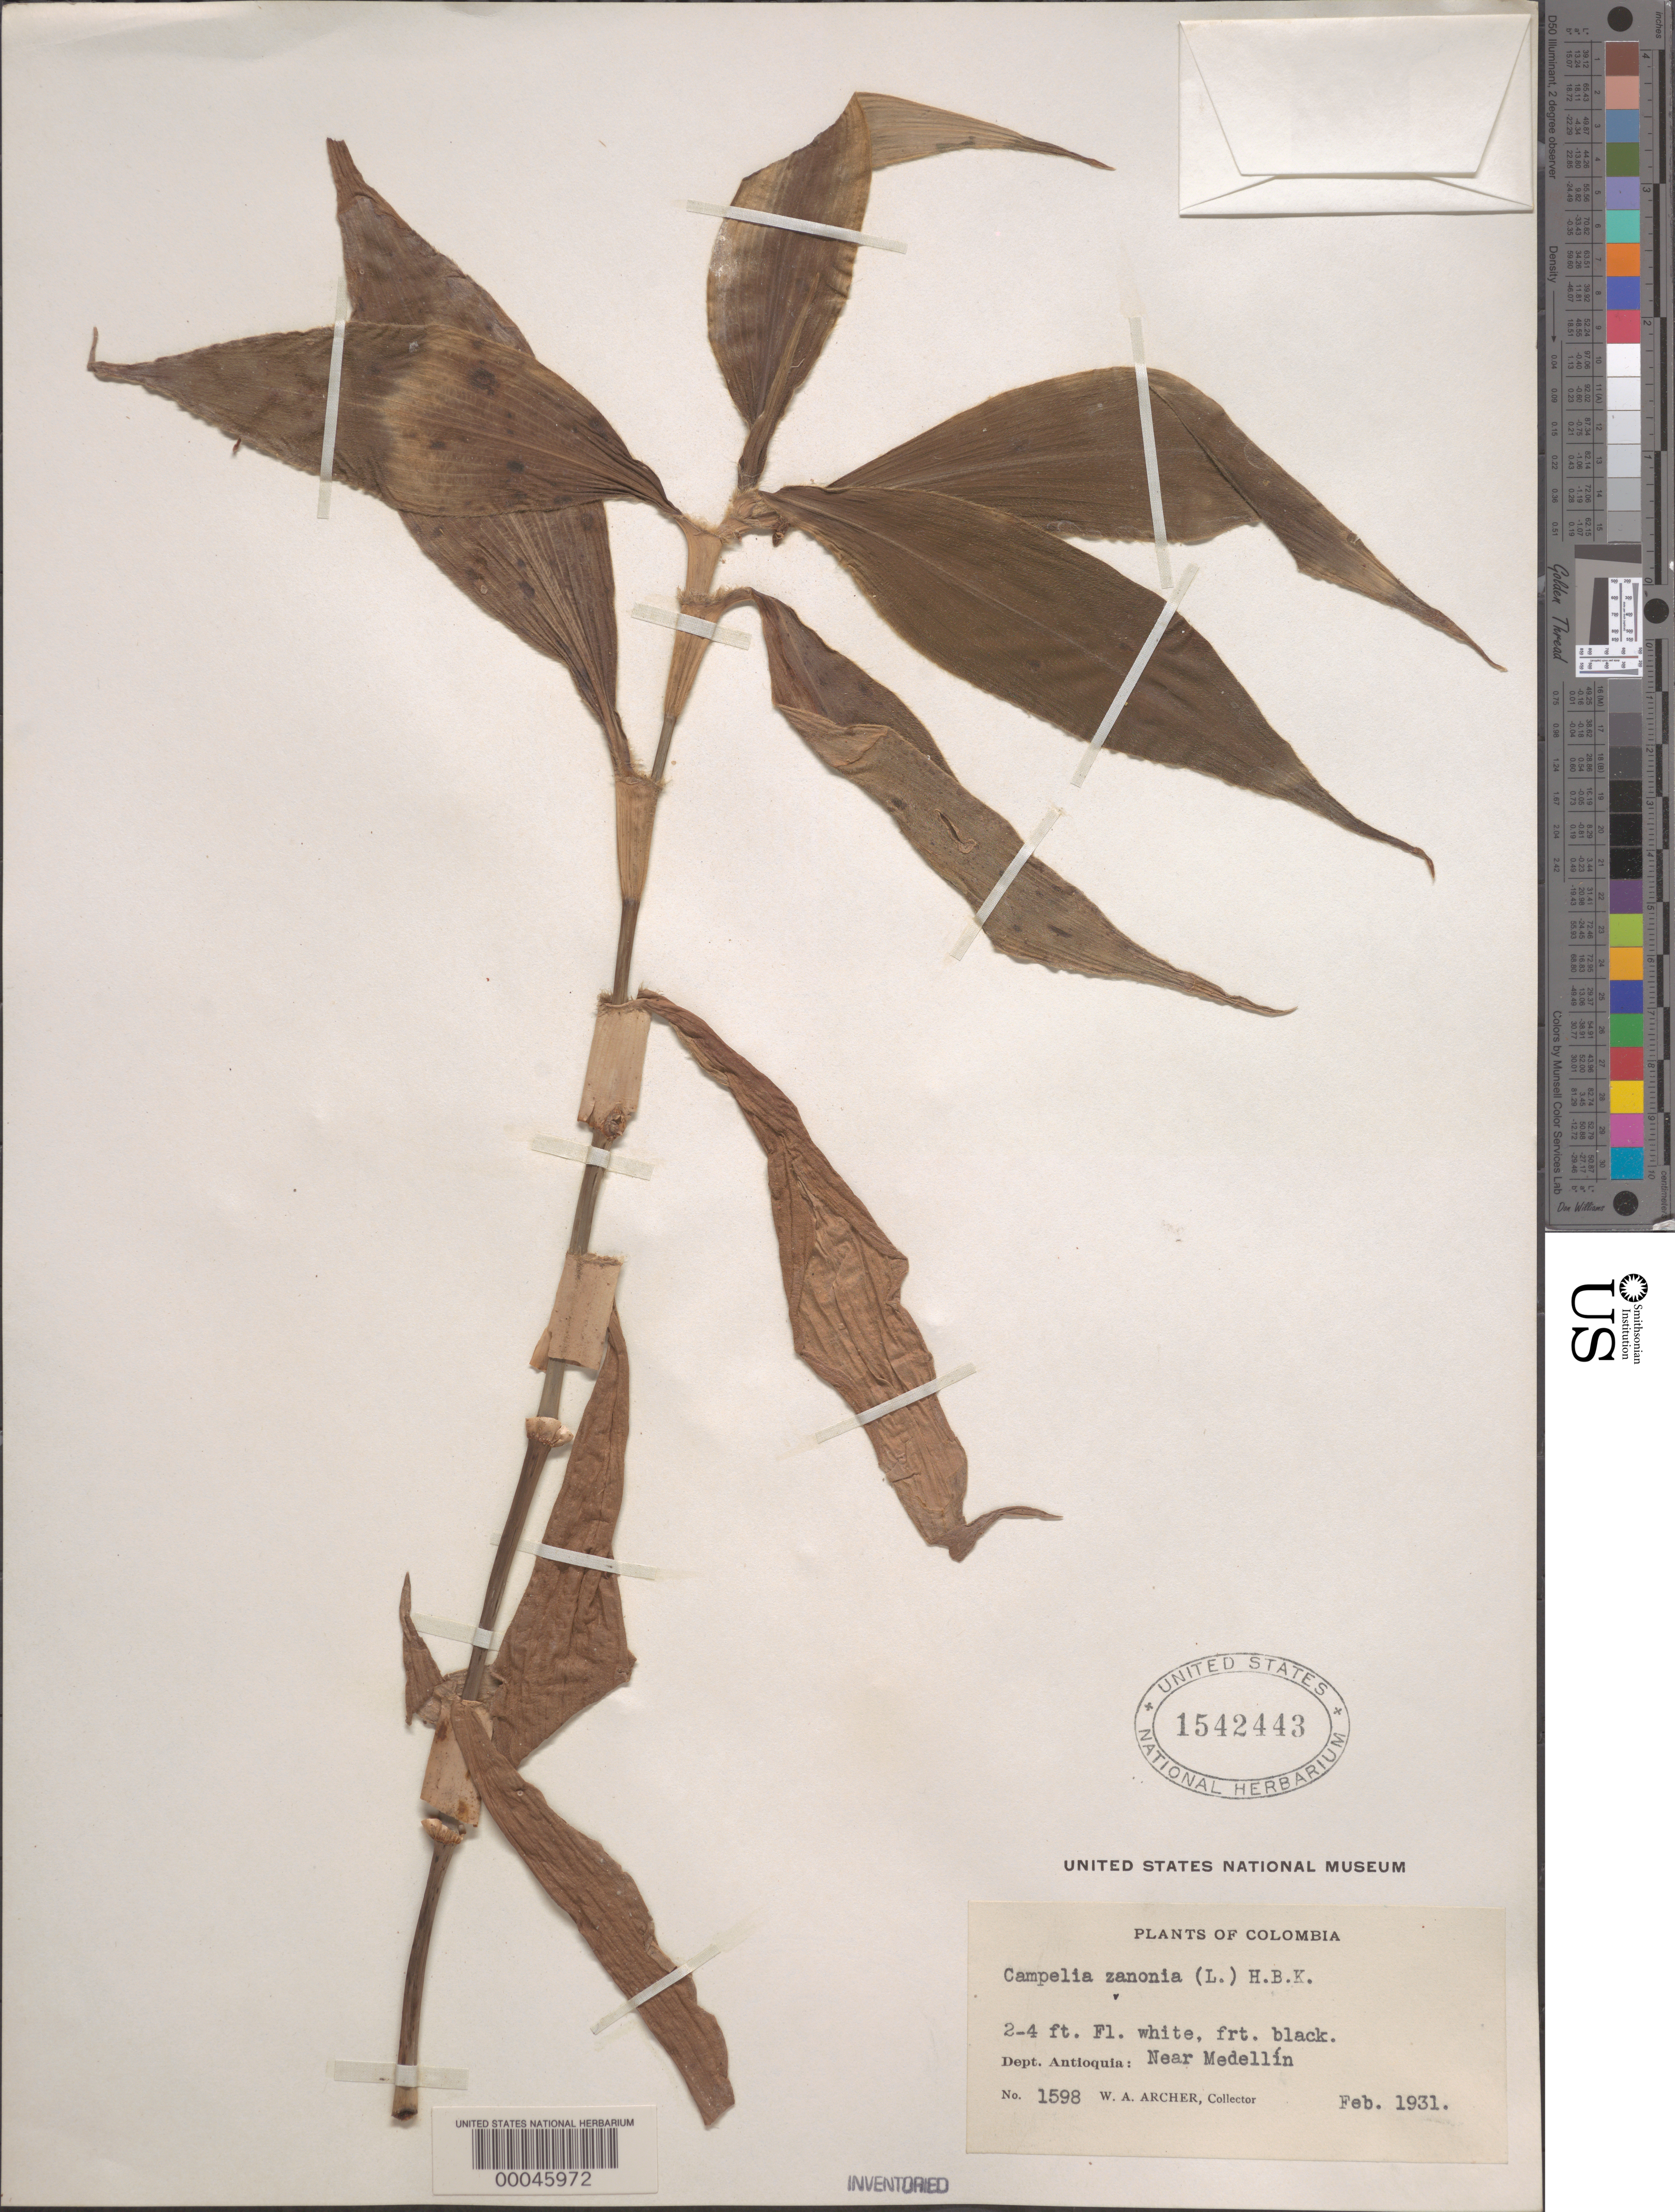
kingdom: Plantae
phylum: Tracheophyta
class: Liliopsida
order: Commelinales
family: Commelinaceae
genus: Tradescantia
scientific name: Tradescantia zanonia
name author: (L.) Sw.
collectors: W. A. Archer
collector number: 1598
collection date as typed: Feb 1931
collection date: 1931-02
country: Colombia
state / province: Antioquia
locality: Near Medellin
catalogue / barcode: US 1542443